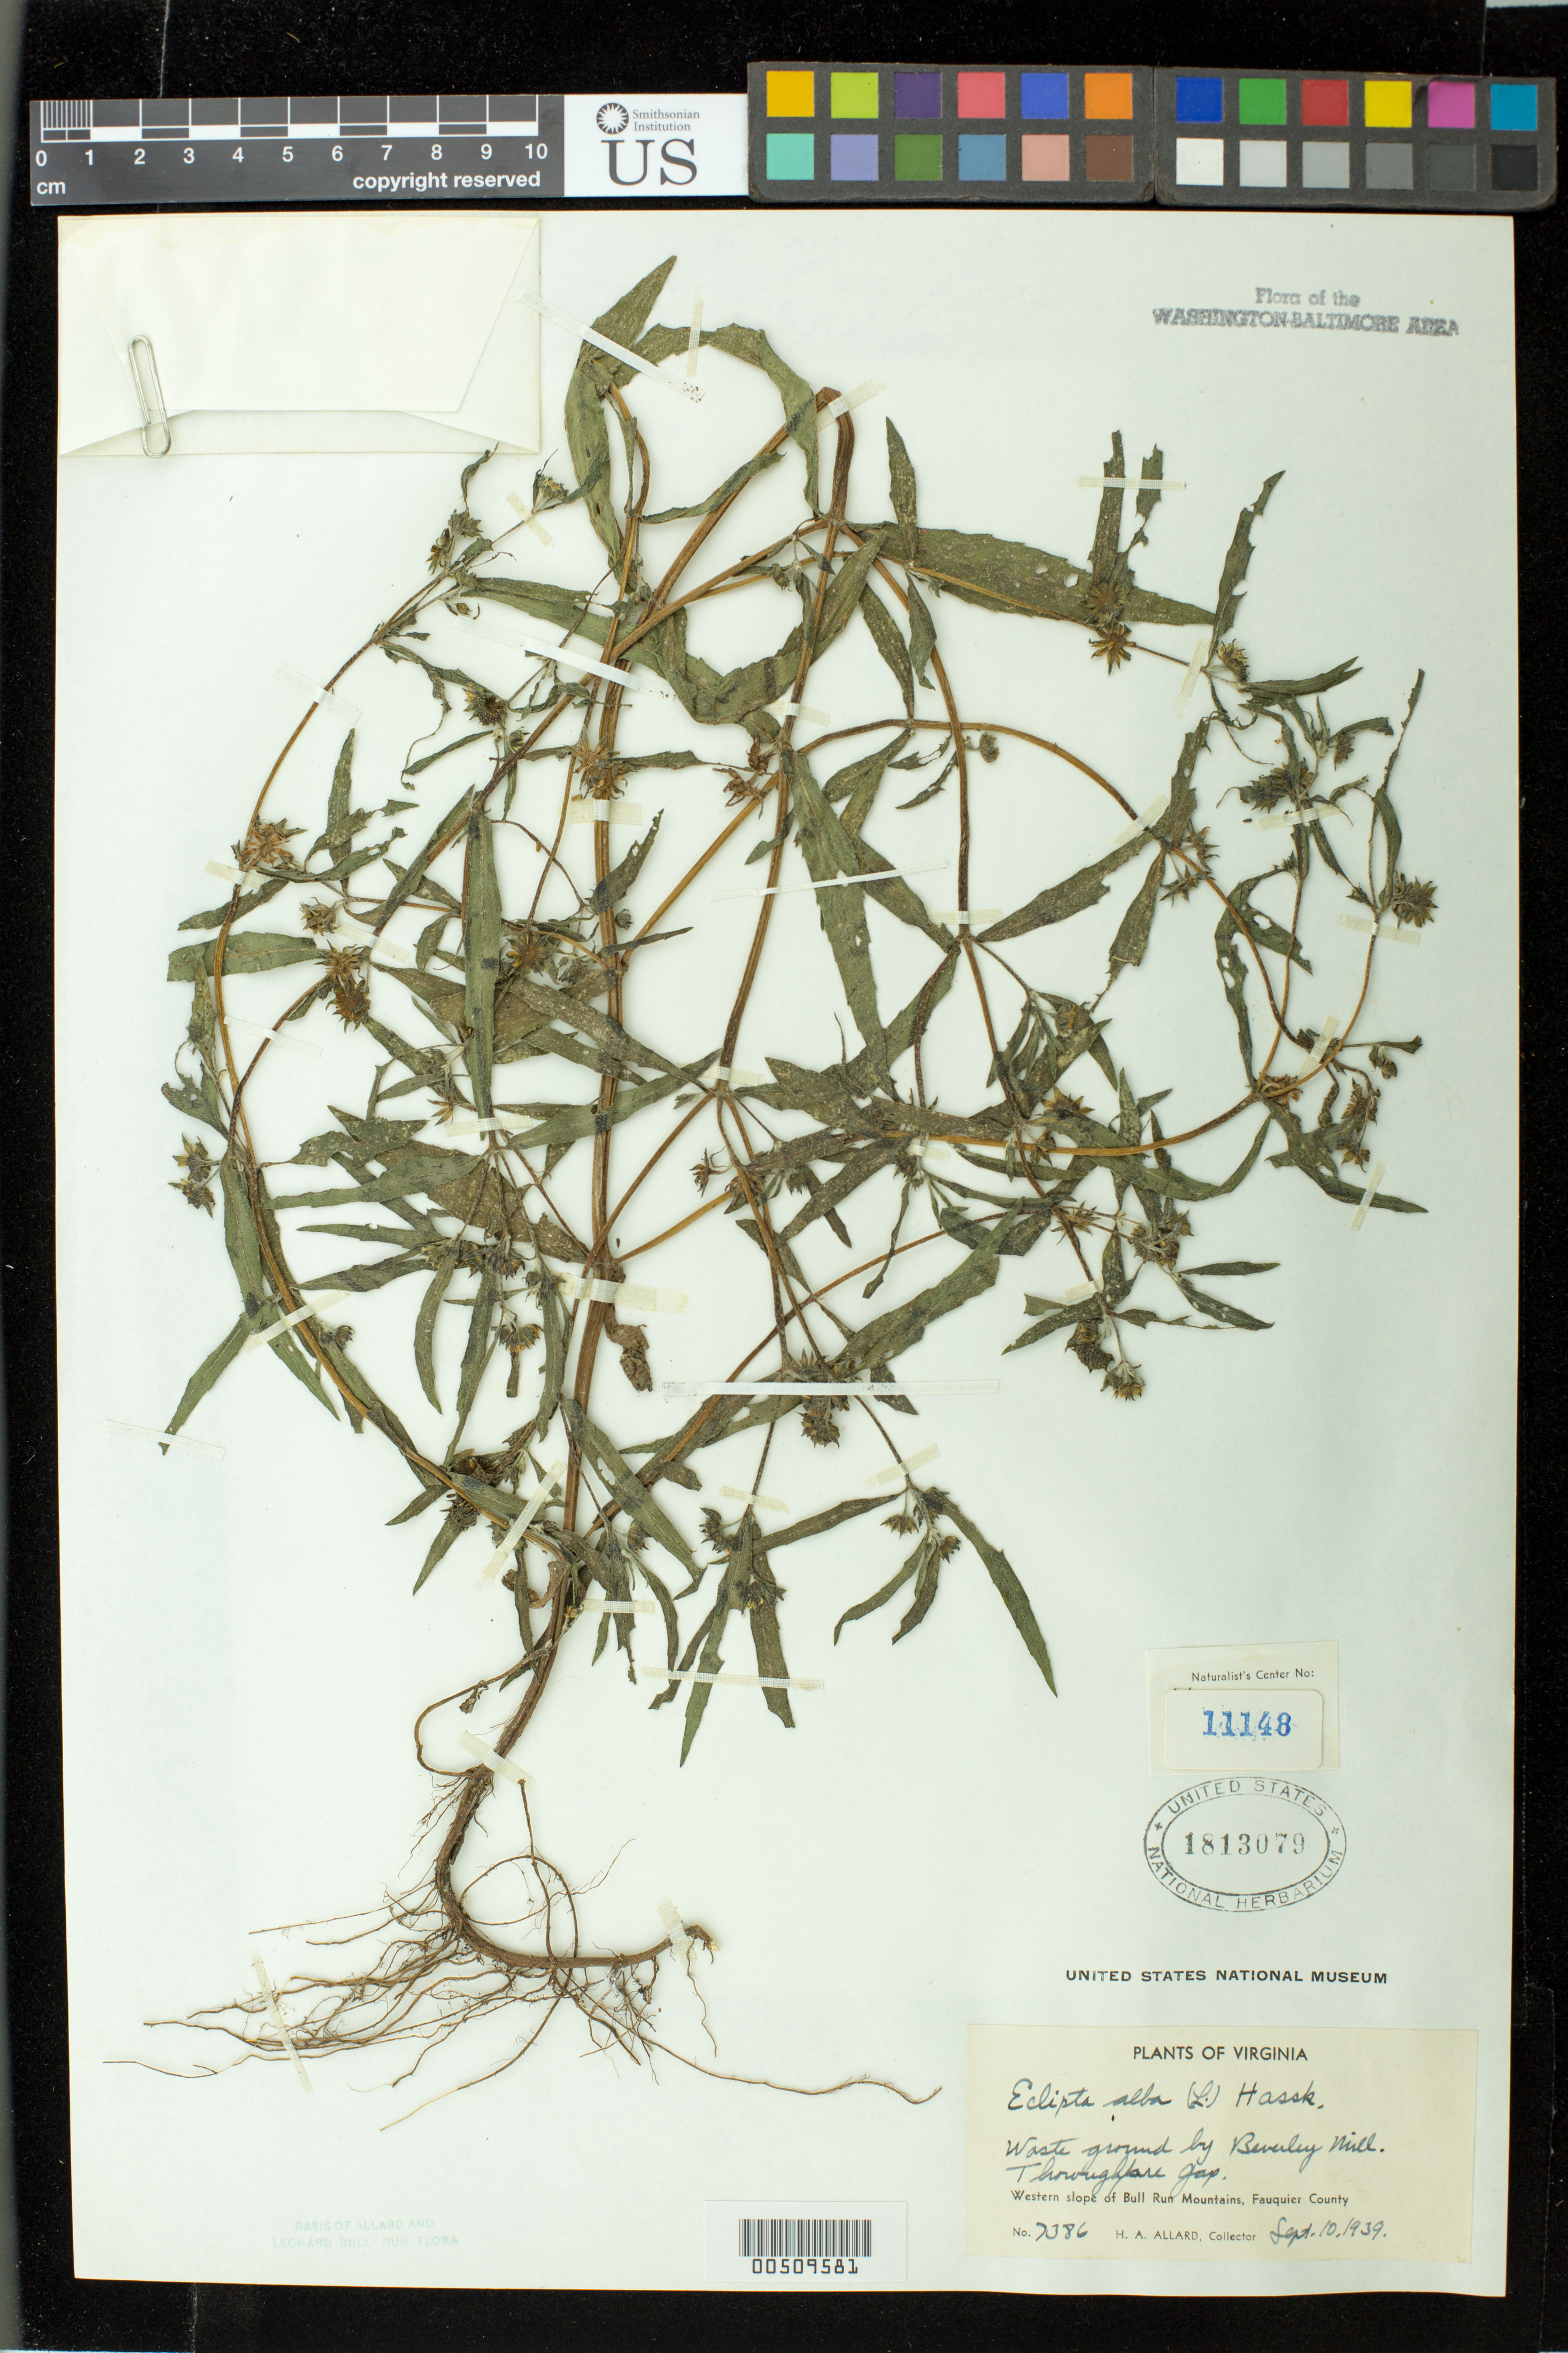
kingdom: Plantae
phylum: Tracheophyta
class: Magnoliopsida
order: Asterales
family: Asteraceae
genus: Eclipta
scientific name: Eclipta alba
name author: (L.) Hassk.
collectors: H. A. Allard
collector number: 7386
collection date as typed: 10 Sep 1939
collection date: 1939-09-10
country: United States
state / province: Virginia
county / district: Fauquier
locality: Bull Run Mts., Thoroughfare Gap, Beverley Mill Bull Run Mts.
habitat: waste ground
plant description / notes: Specimens returned from Naturalist Center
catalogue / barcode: US 1813079